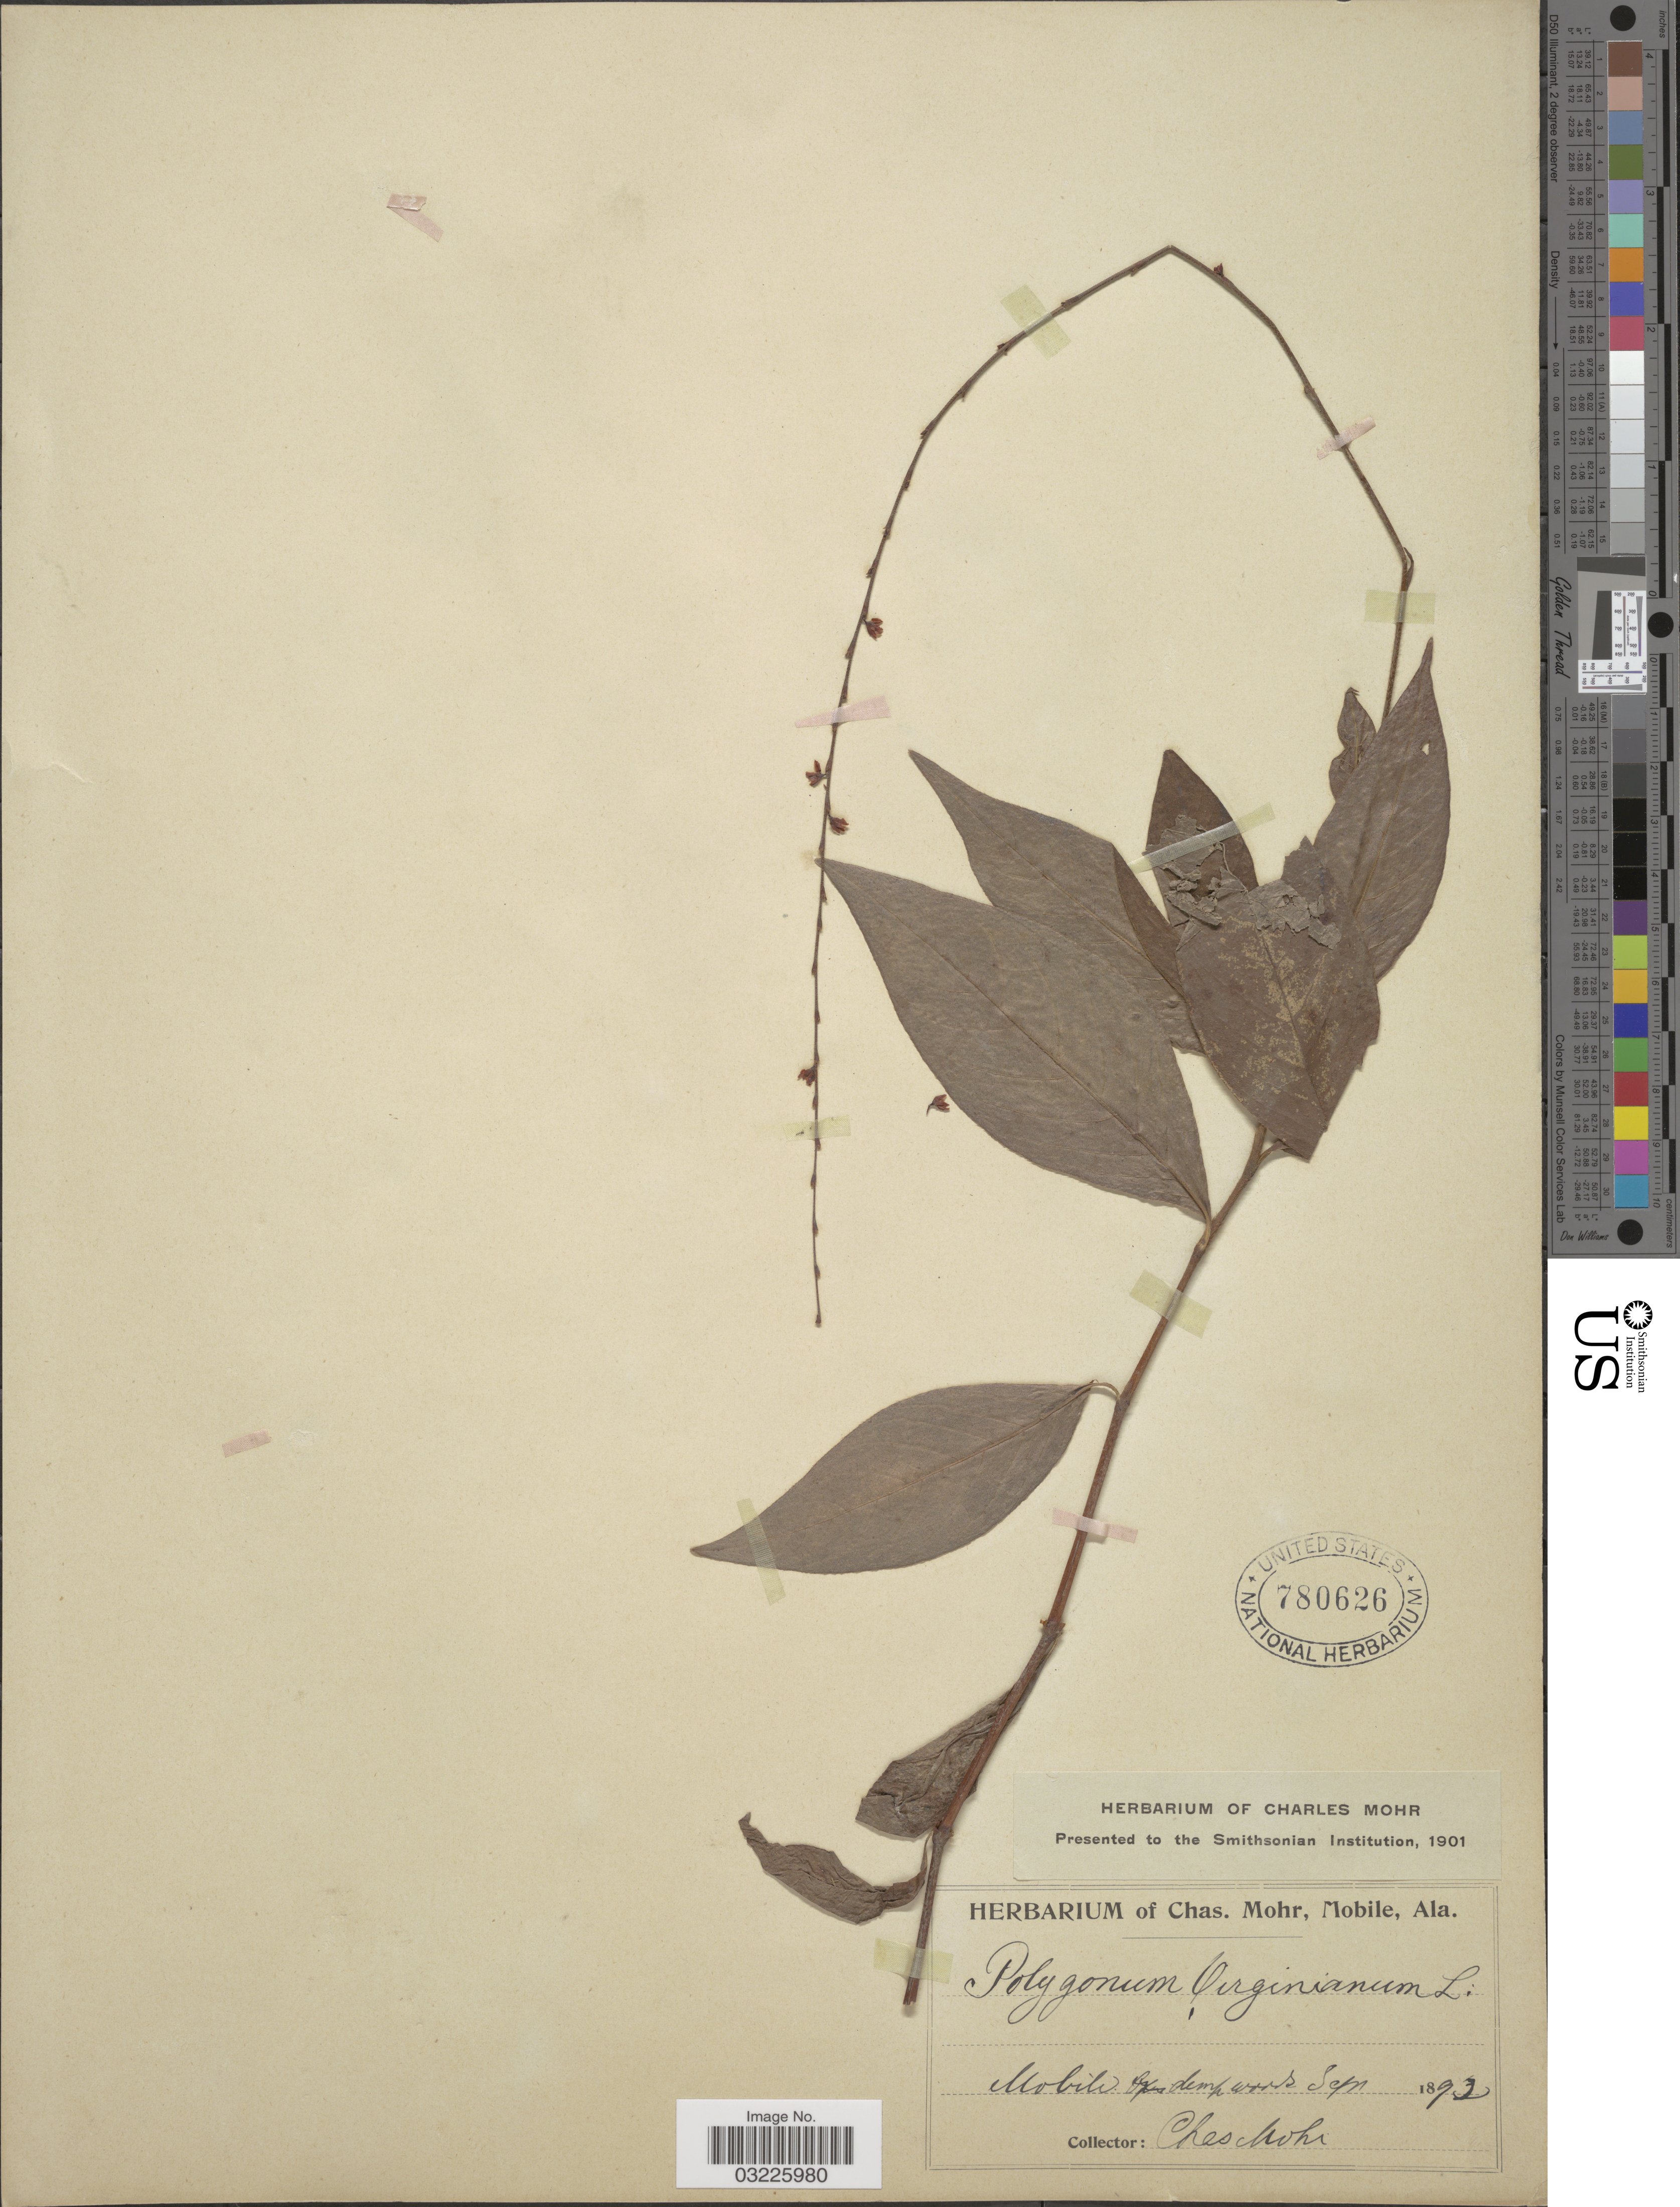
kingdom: Plantae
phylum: Tracheophyta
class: Magnoliopsida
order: Caryophyllales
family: Polygonaceae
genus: Persicaria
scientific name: Persicaria virginiana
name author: (L.) Gaertn.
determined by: Atha, D. E.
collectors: Mohr, C. T. (herbarium)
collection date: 1893-09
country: United States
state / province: Alabama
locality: Mobile.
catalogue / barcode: US 780626